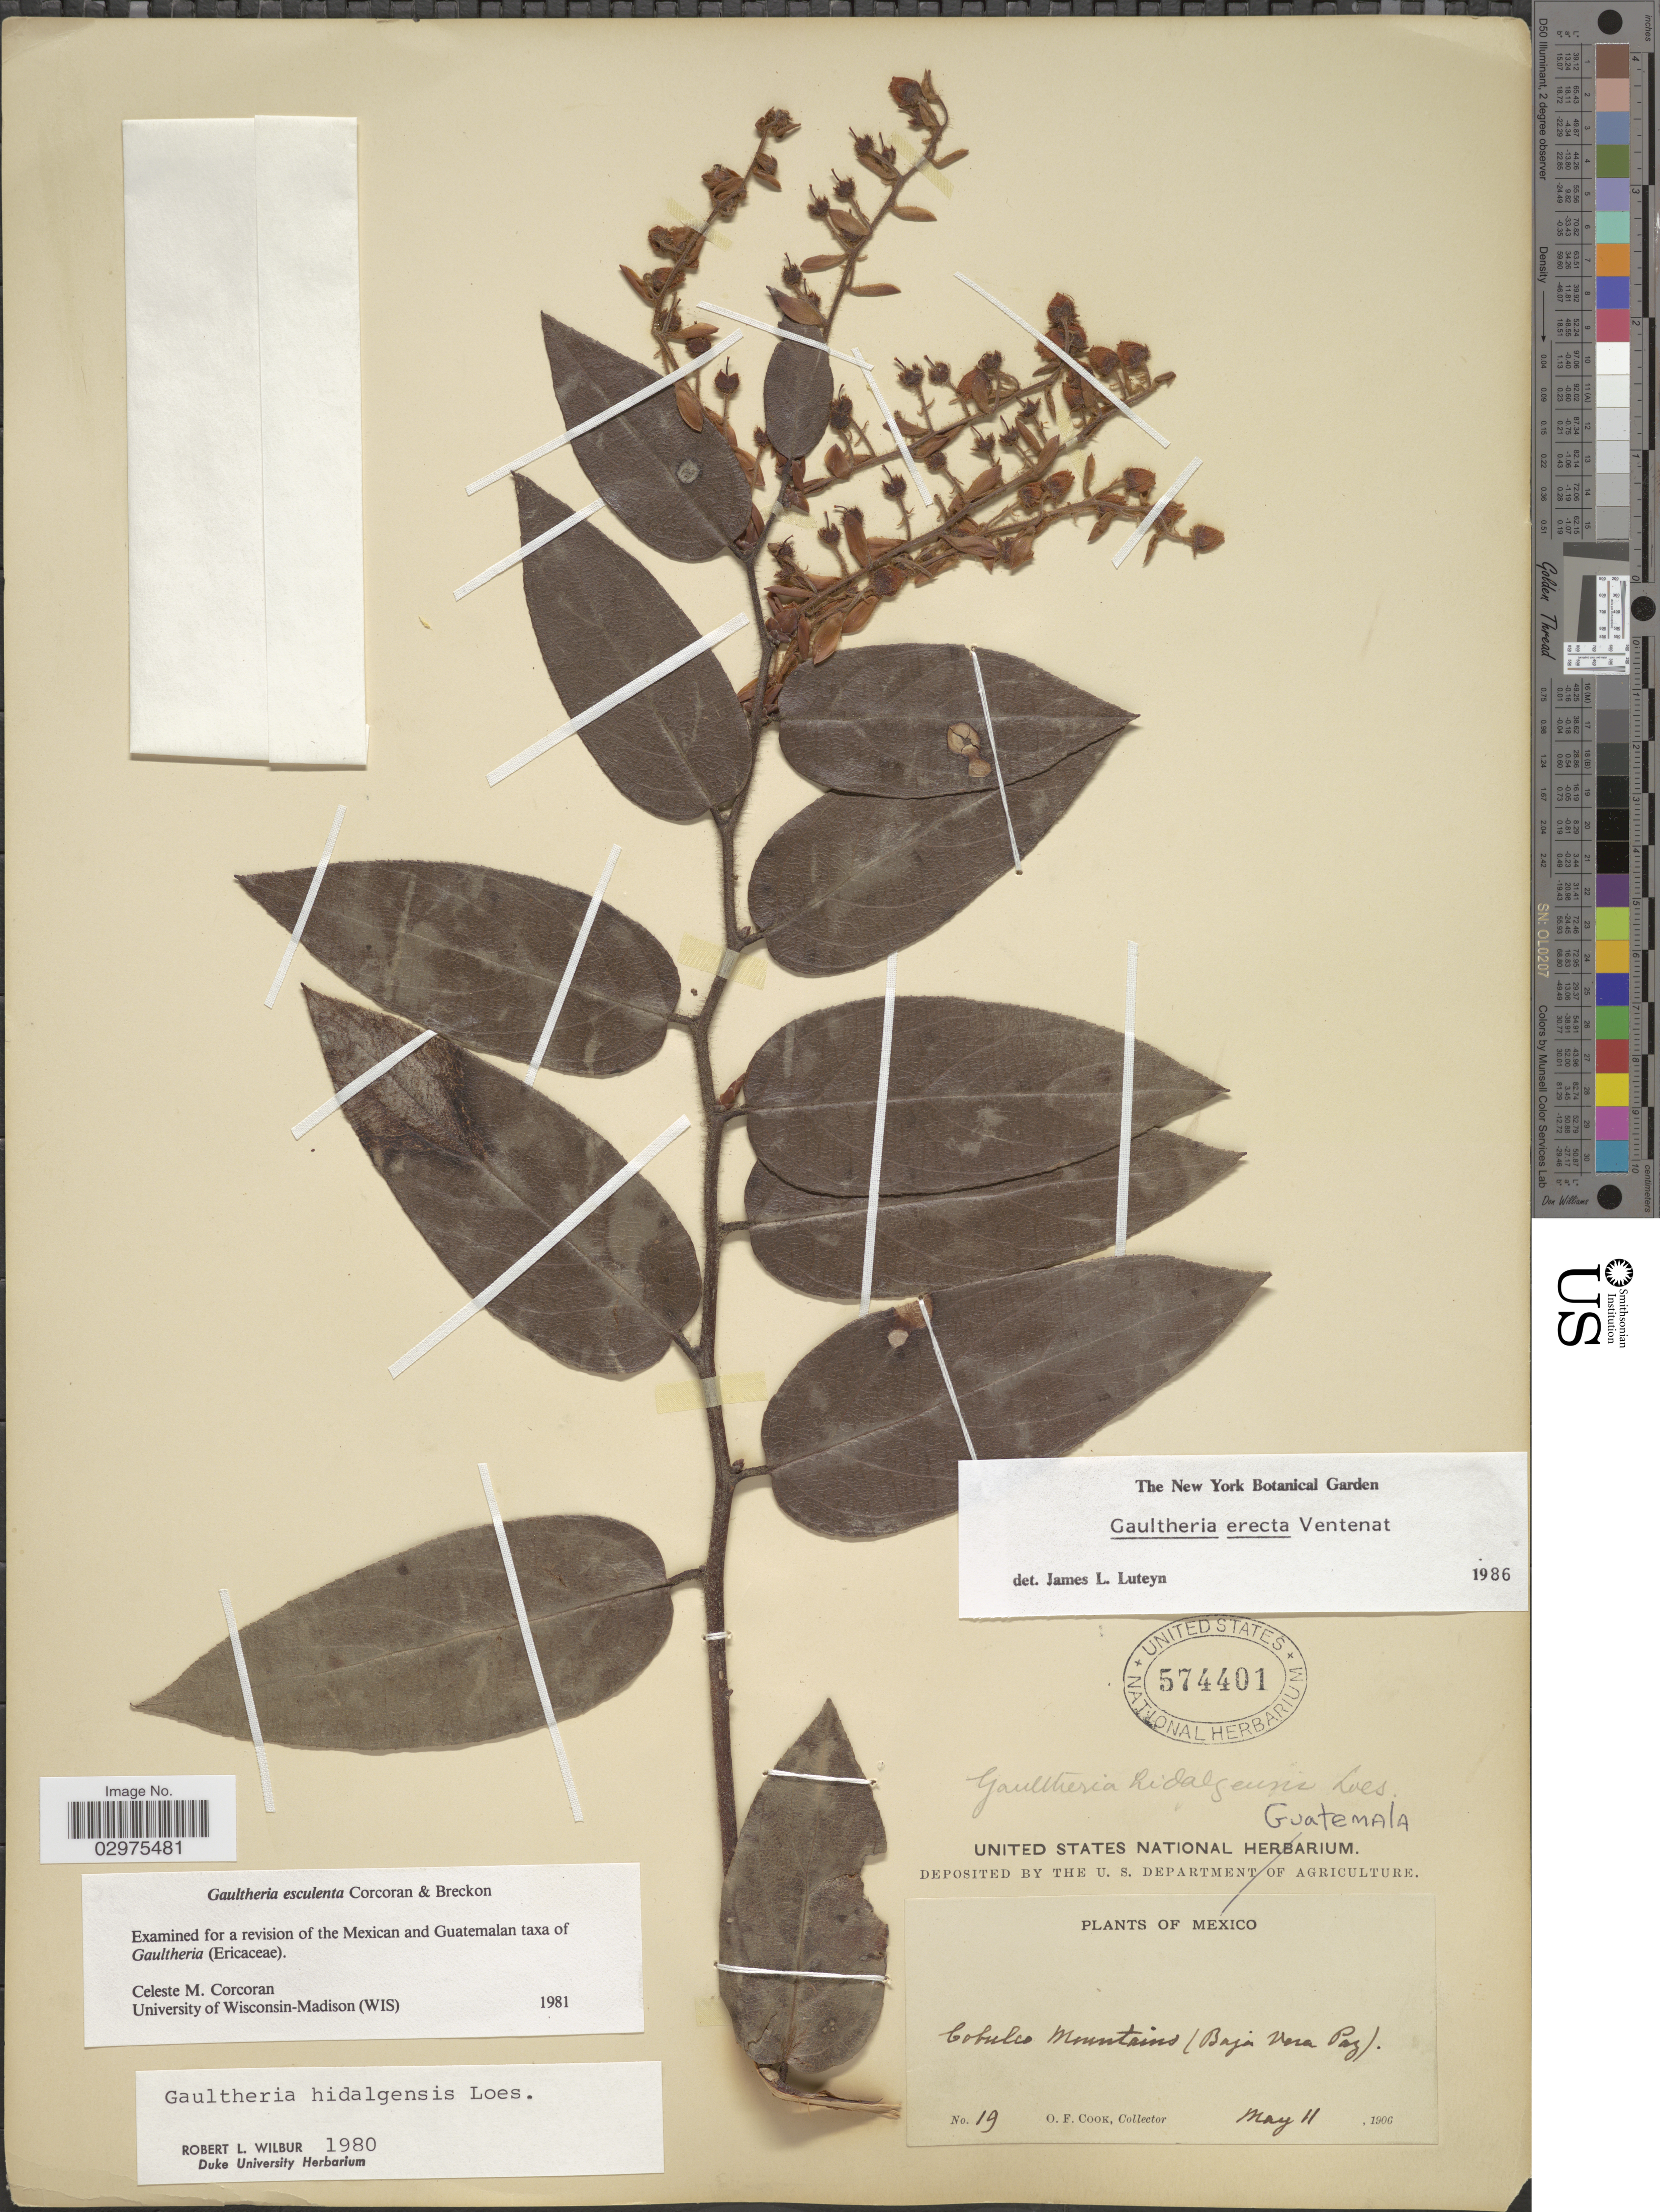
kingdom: Plantae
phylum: Tracheophyta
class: Magnoliopsida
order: Ericales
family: Ericaceae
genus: Gaultheria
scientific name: Gaultheria erecta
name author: Vent.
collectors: O. F. Cook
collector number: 19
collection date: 1906-05-11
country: Guatemala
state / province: Baja Verapaz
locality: Cobulco Mountains (Baja Vera Paz).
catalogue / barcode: US 574401